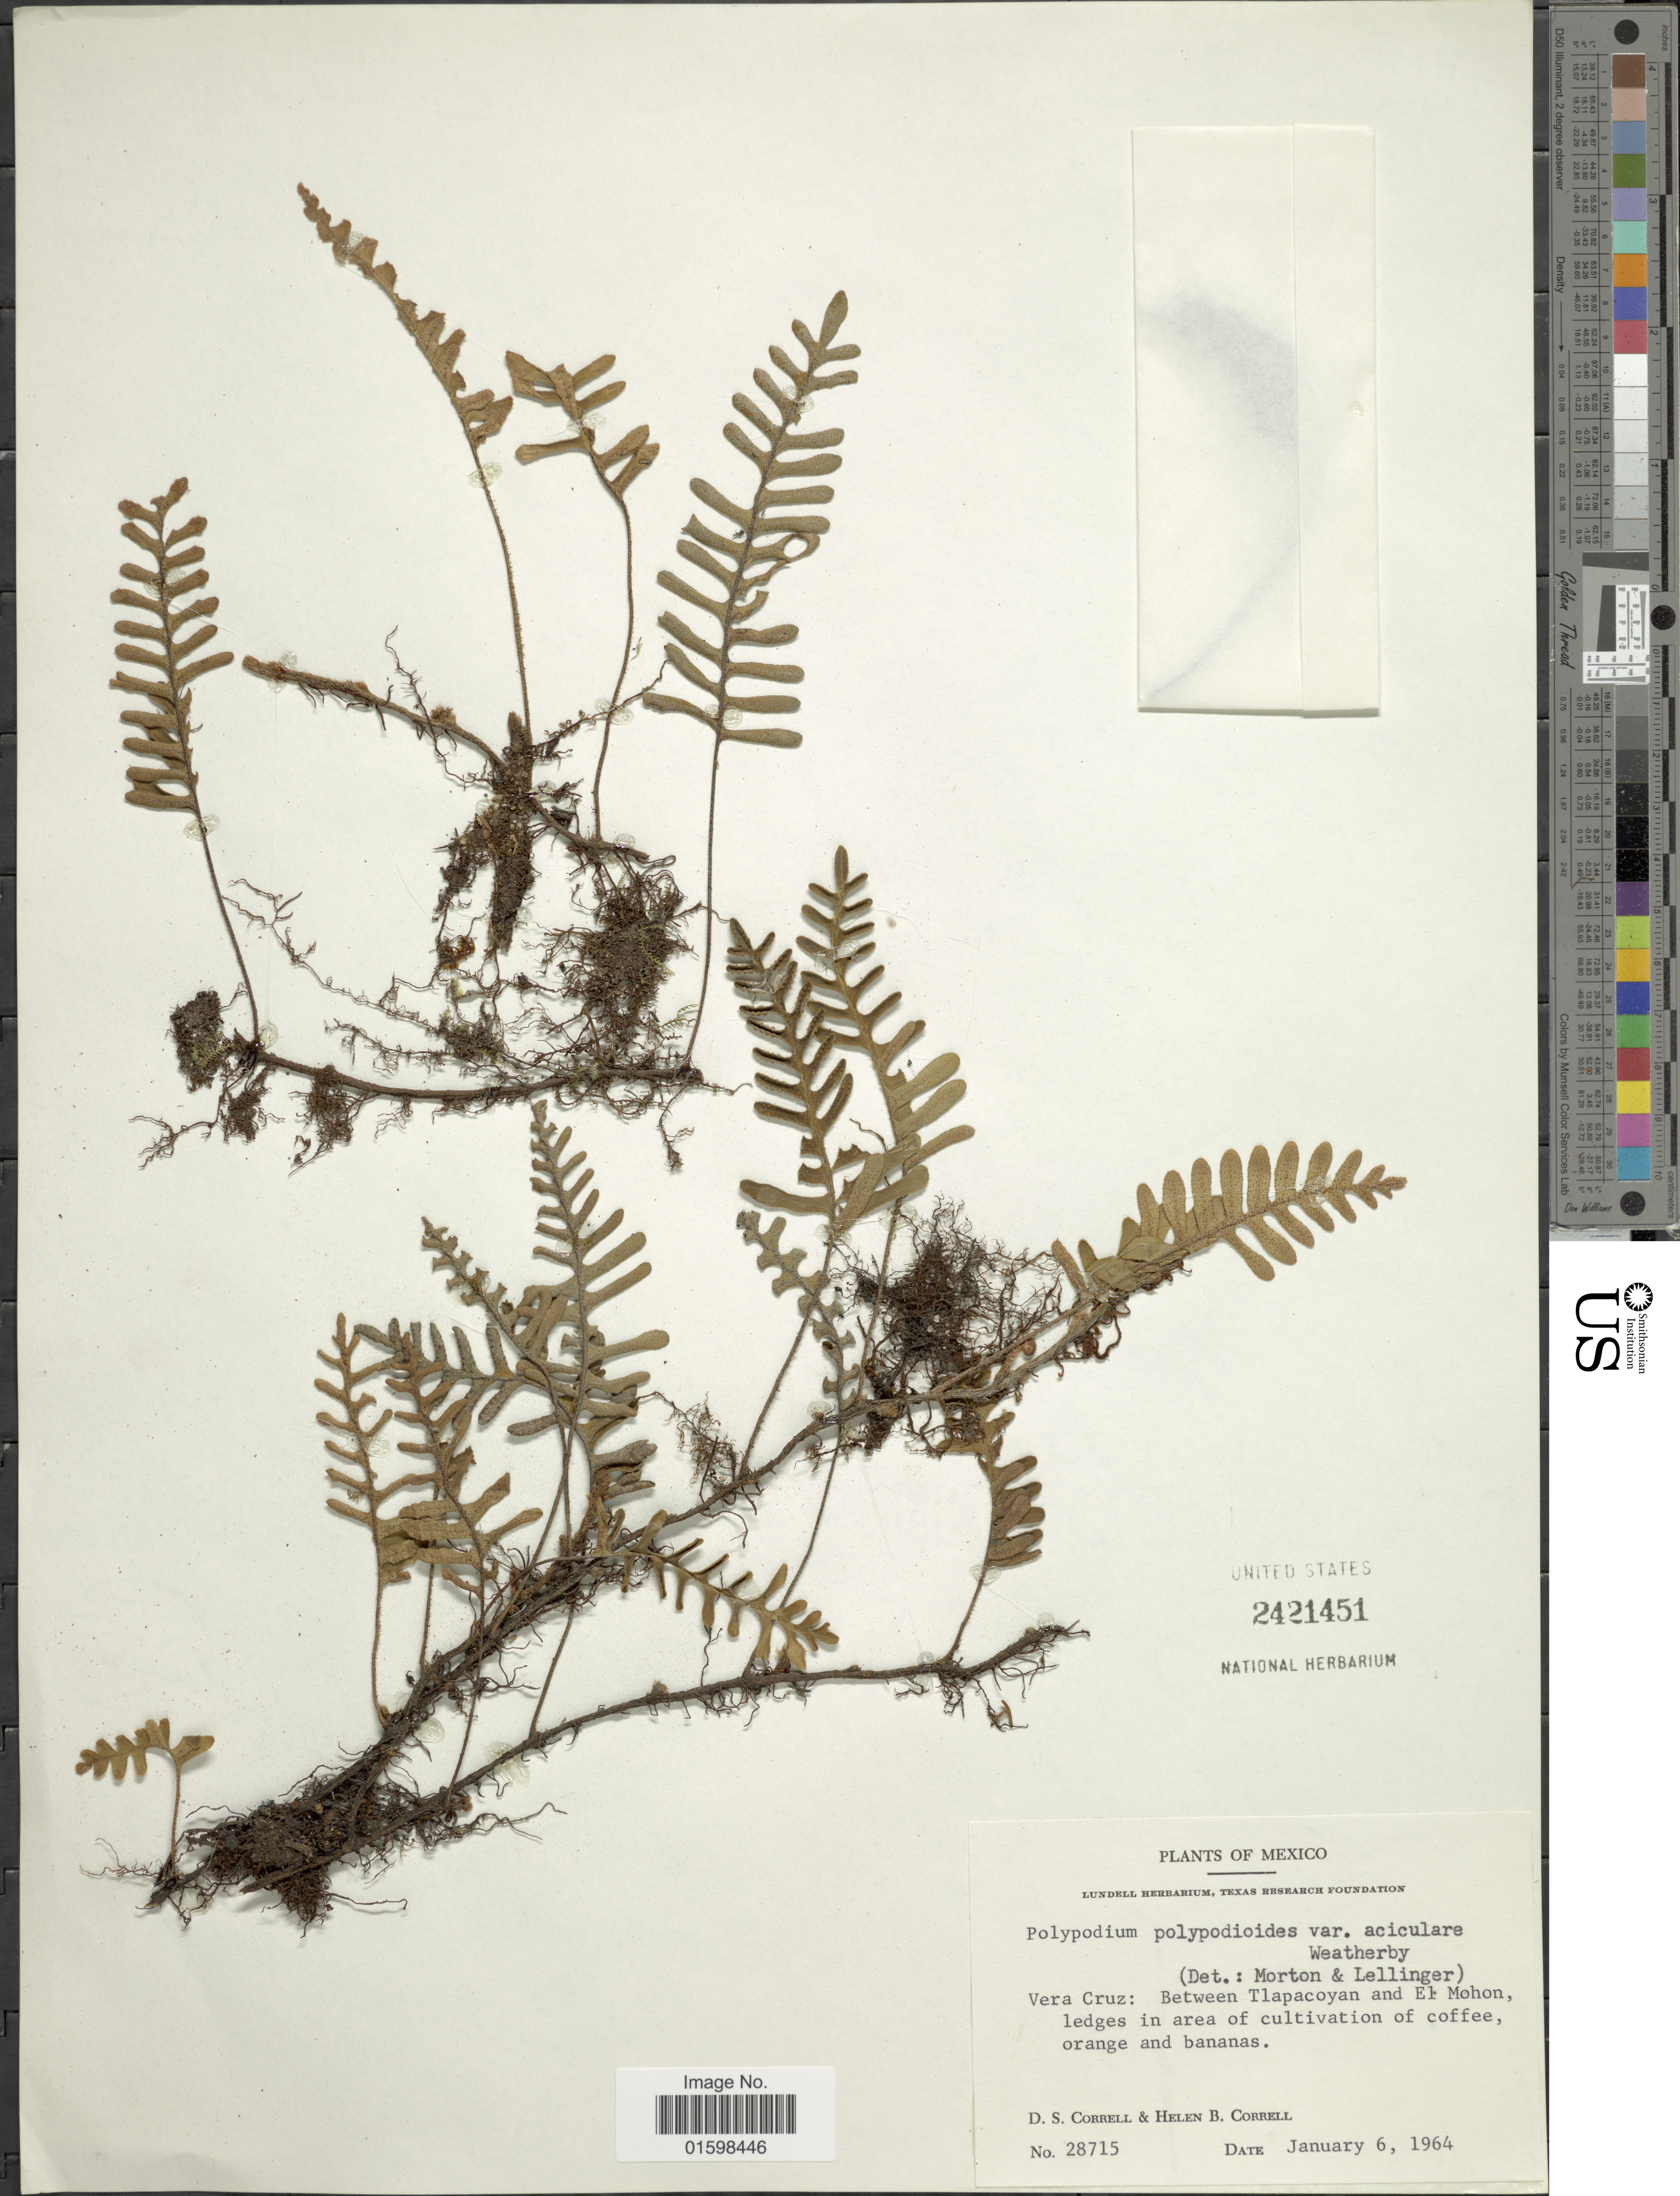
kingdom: Plantae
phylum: Tracheophyta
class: Polypodiopsida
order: Polypodiales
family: Polypodiaceae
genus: Pleopeltis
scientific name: Pleopeltis polypodioides var. acicularis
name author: (Weath.) E.G. Andrews & Windham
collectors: D. S. Correll & H. Correll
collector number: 28715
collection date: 1964-01-06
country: Mexico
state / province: Veracruz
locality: Vera Cruz: between Tlapacoyan and El Mohon, ledges in area of cultivation of coffee, orange and bananas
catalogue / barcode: US 2421451